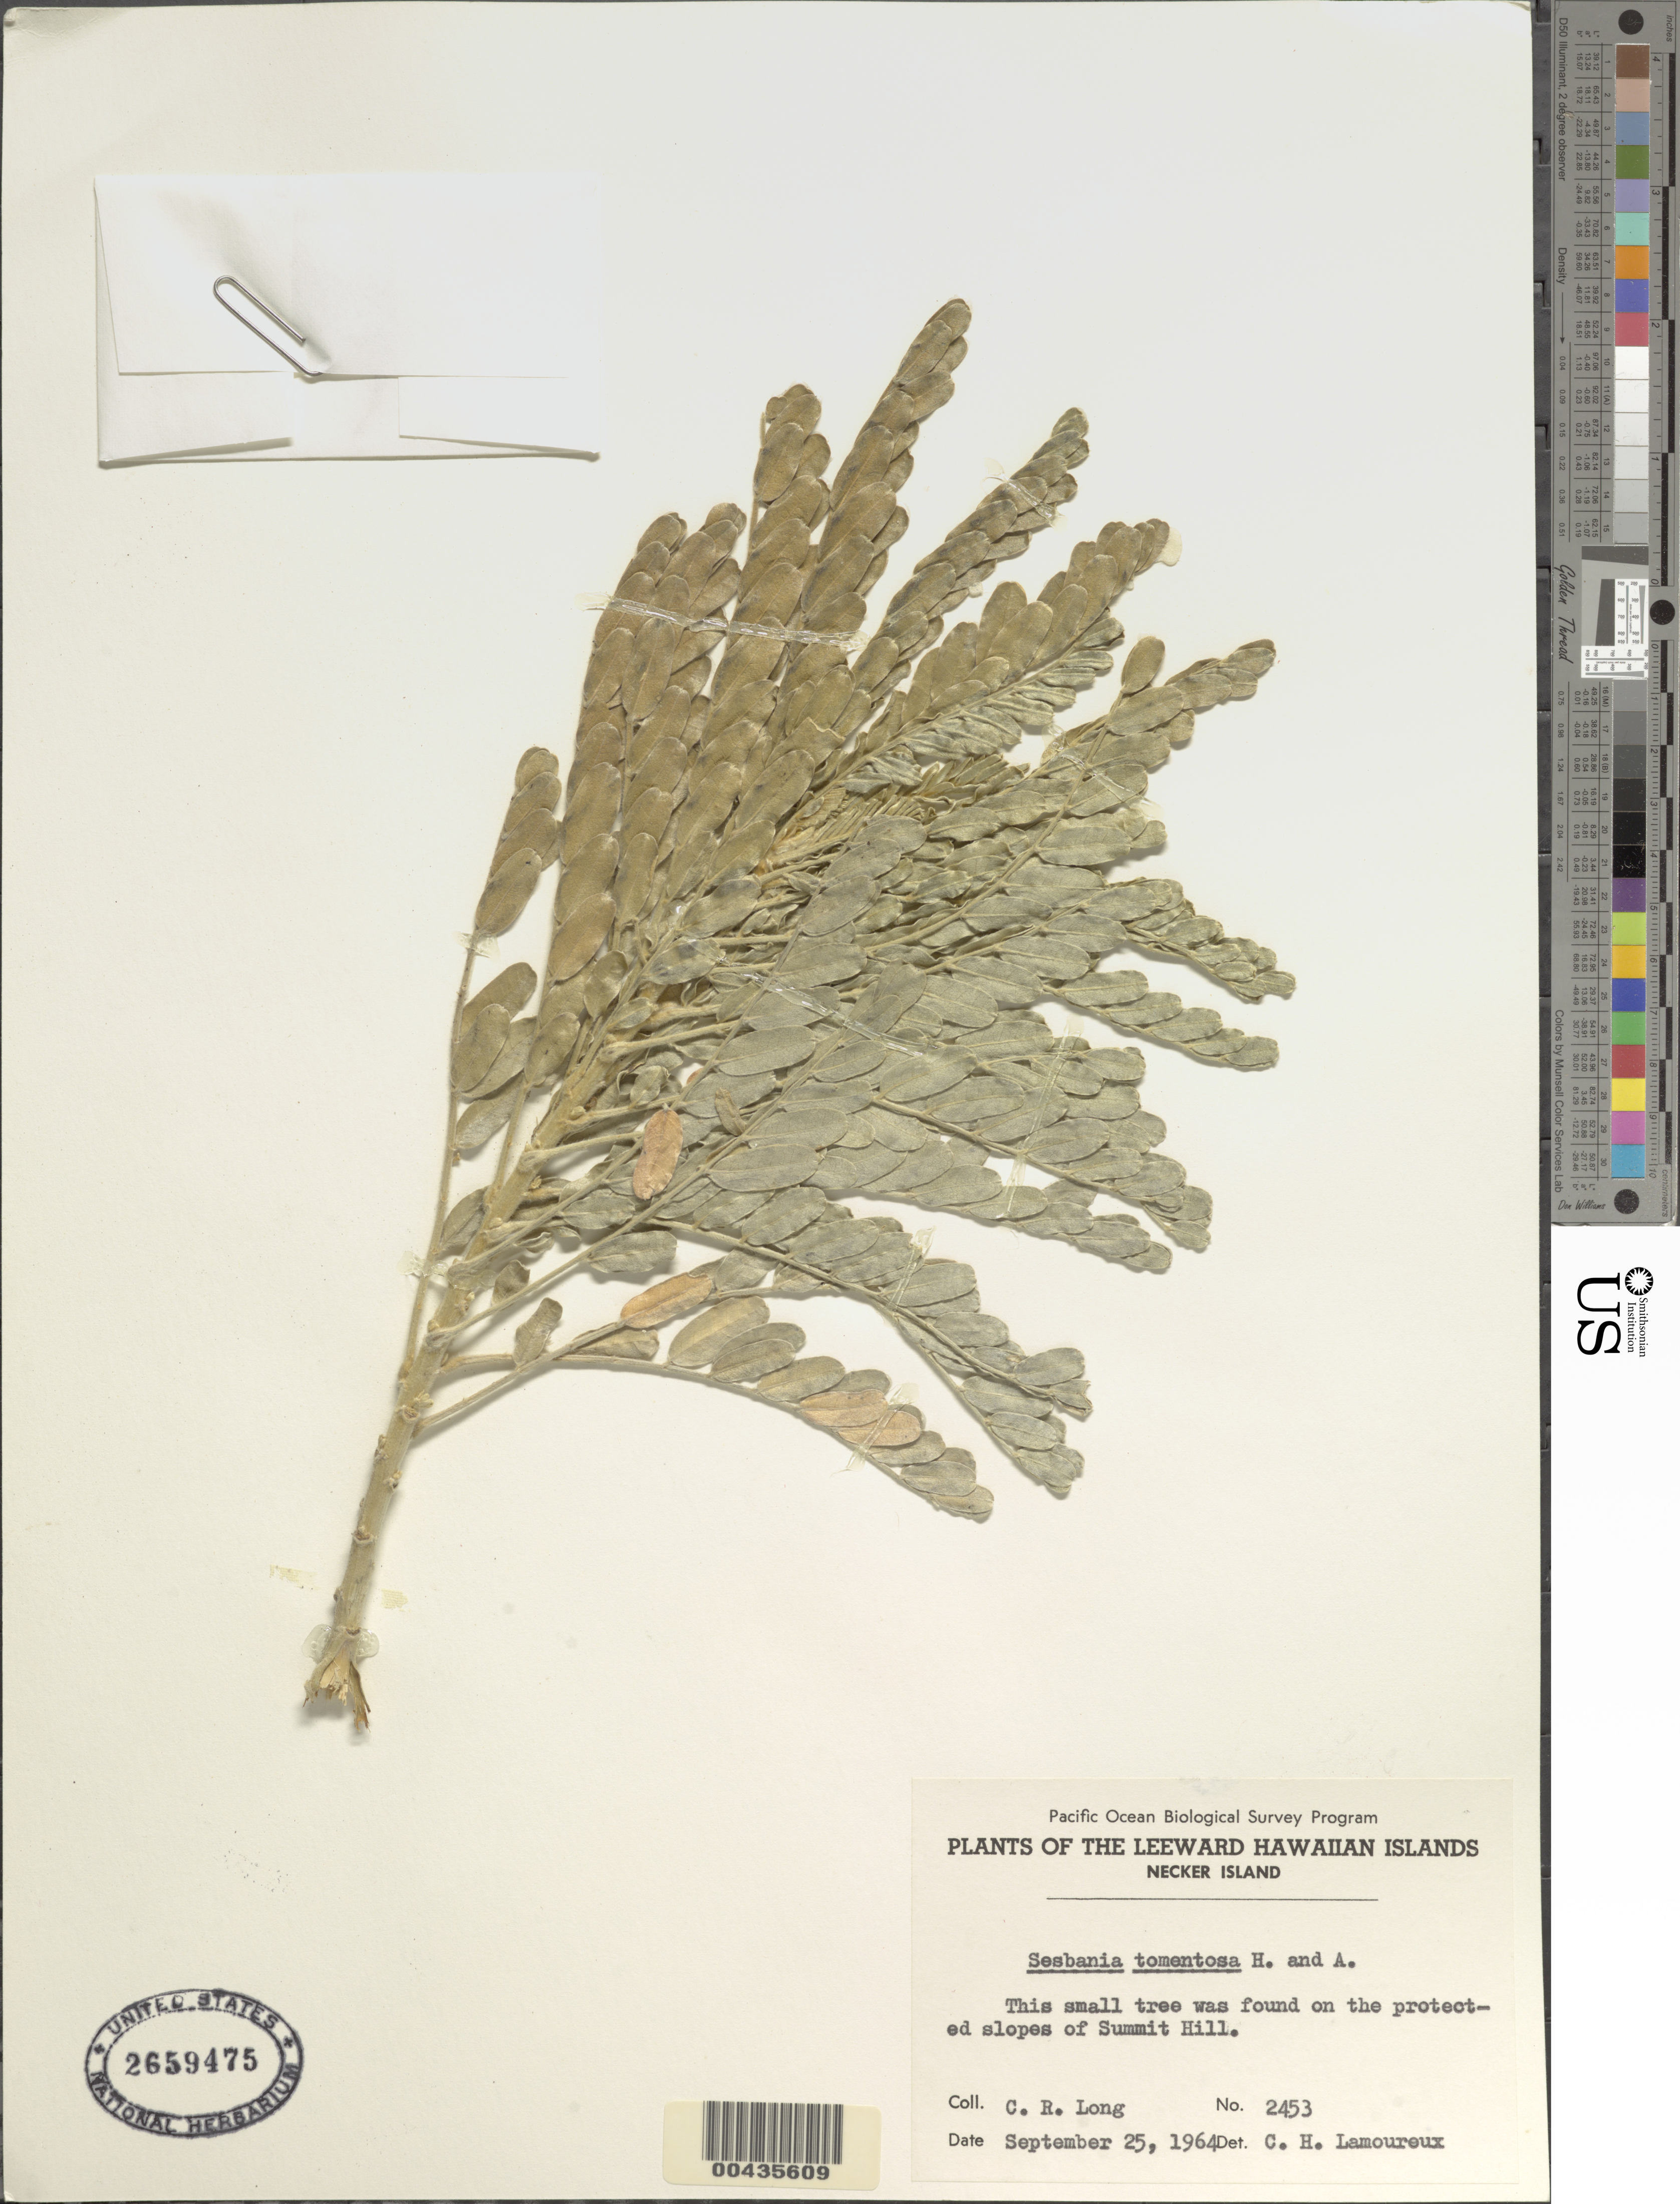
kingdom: Plantae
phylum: Tracheophyta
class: Magnoliopsida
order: Fabales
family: Fabaceae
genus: Sesbania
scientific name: Sesbania tomentosa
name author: Hook. & Arn.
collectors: C. Long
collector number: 2453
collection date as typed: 25 Sep 1964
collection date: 1964-09-25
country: United States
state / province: Hawaii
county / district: Honolulu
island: Necker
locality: Slopes of Summit Hill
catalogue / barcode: US 2659475